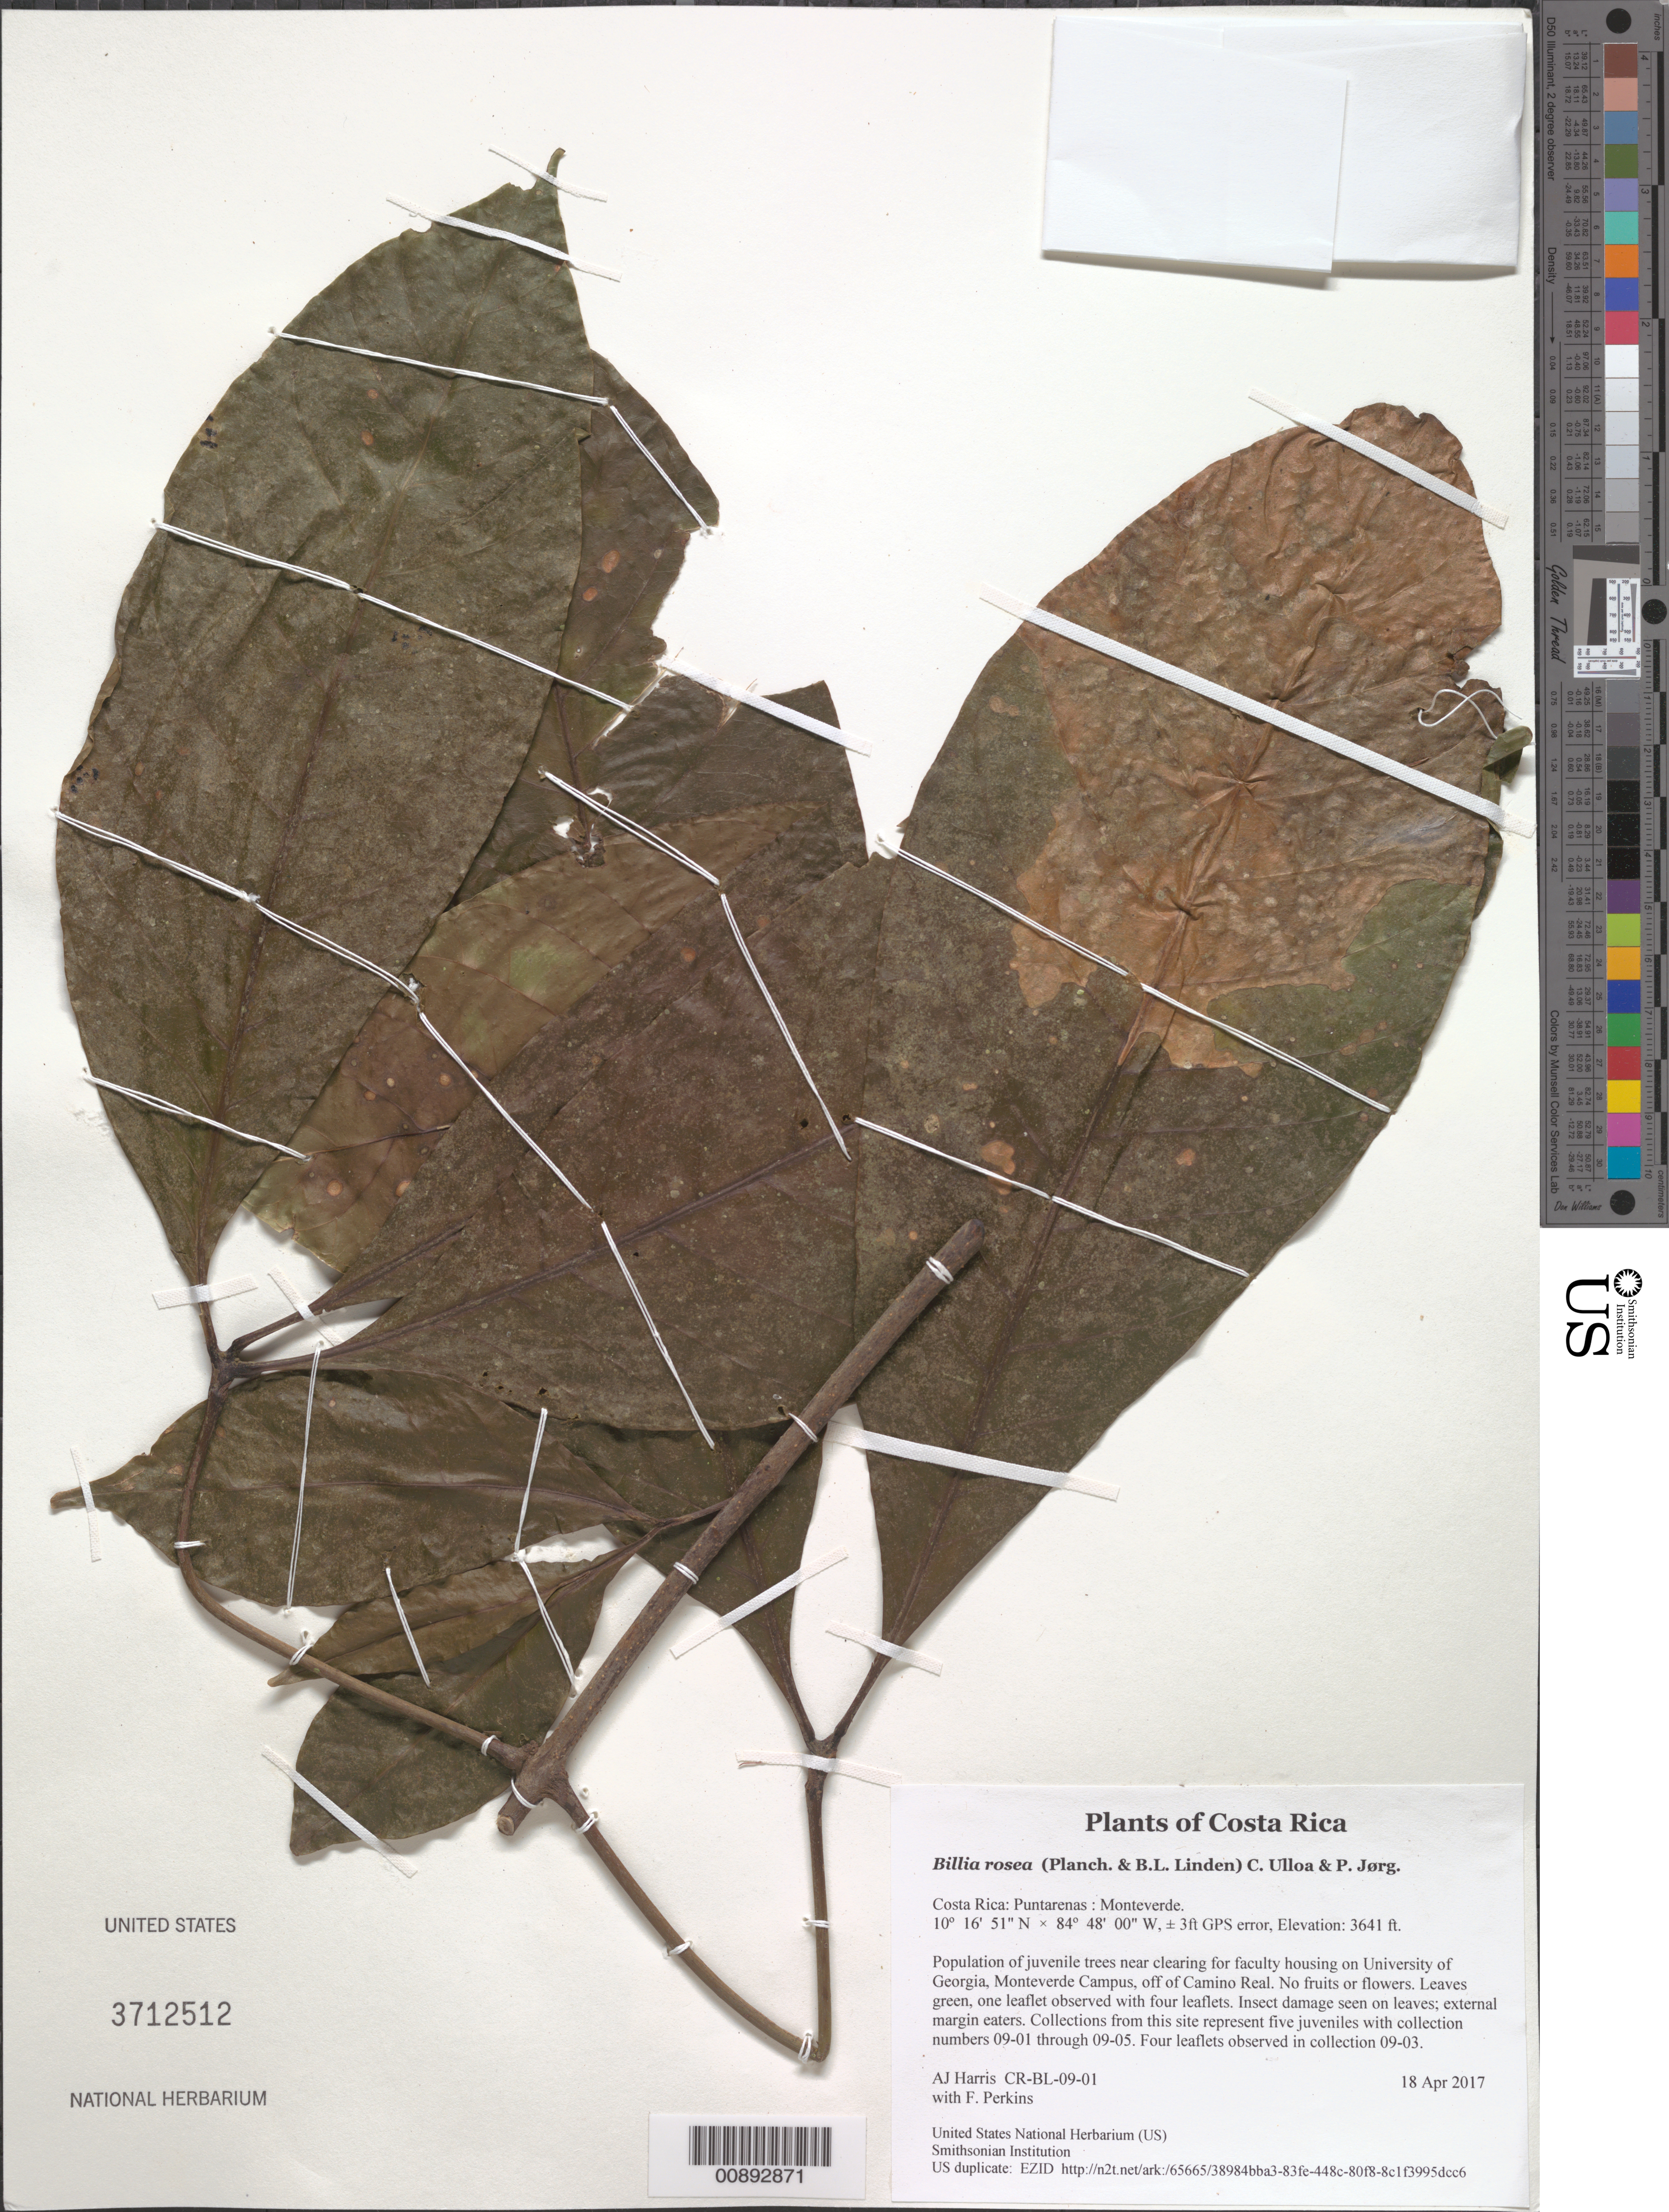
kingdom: Plantae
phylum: Tracheophyta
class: Magnoliopsida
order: Sapindales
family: Sapindaceae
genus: Billia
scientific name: Billia rosea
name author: (Planch. & Linden) C. Ulloa & P.M. Jørg.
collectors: A. J. Harris & F. Perkins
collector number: CR-BL-09-01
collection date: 2017-04-18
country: Costa Rica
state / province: Puntarenas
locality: Monteverde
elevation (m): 1110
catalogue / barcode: US 3712512